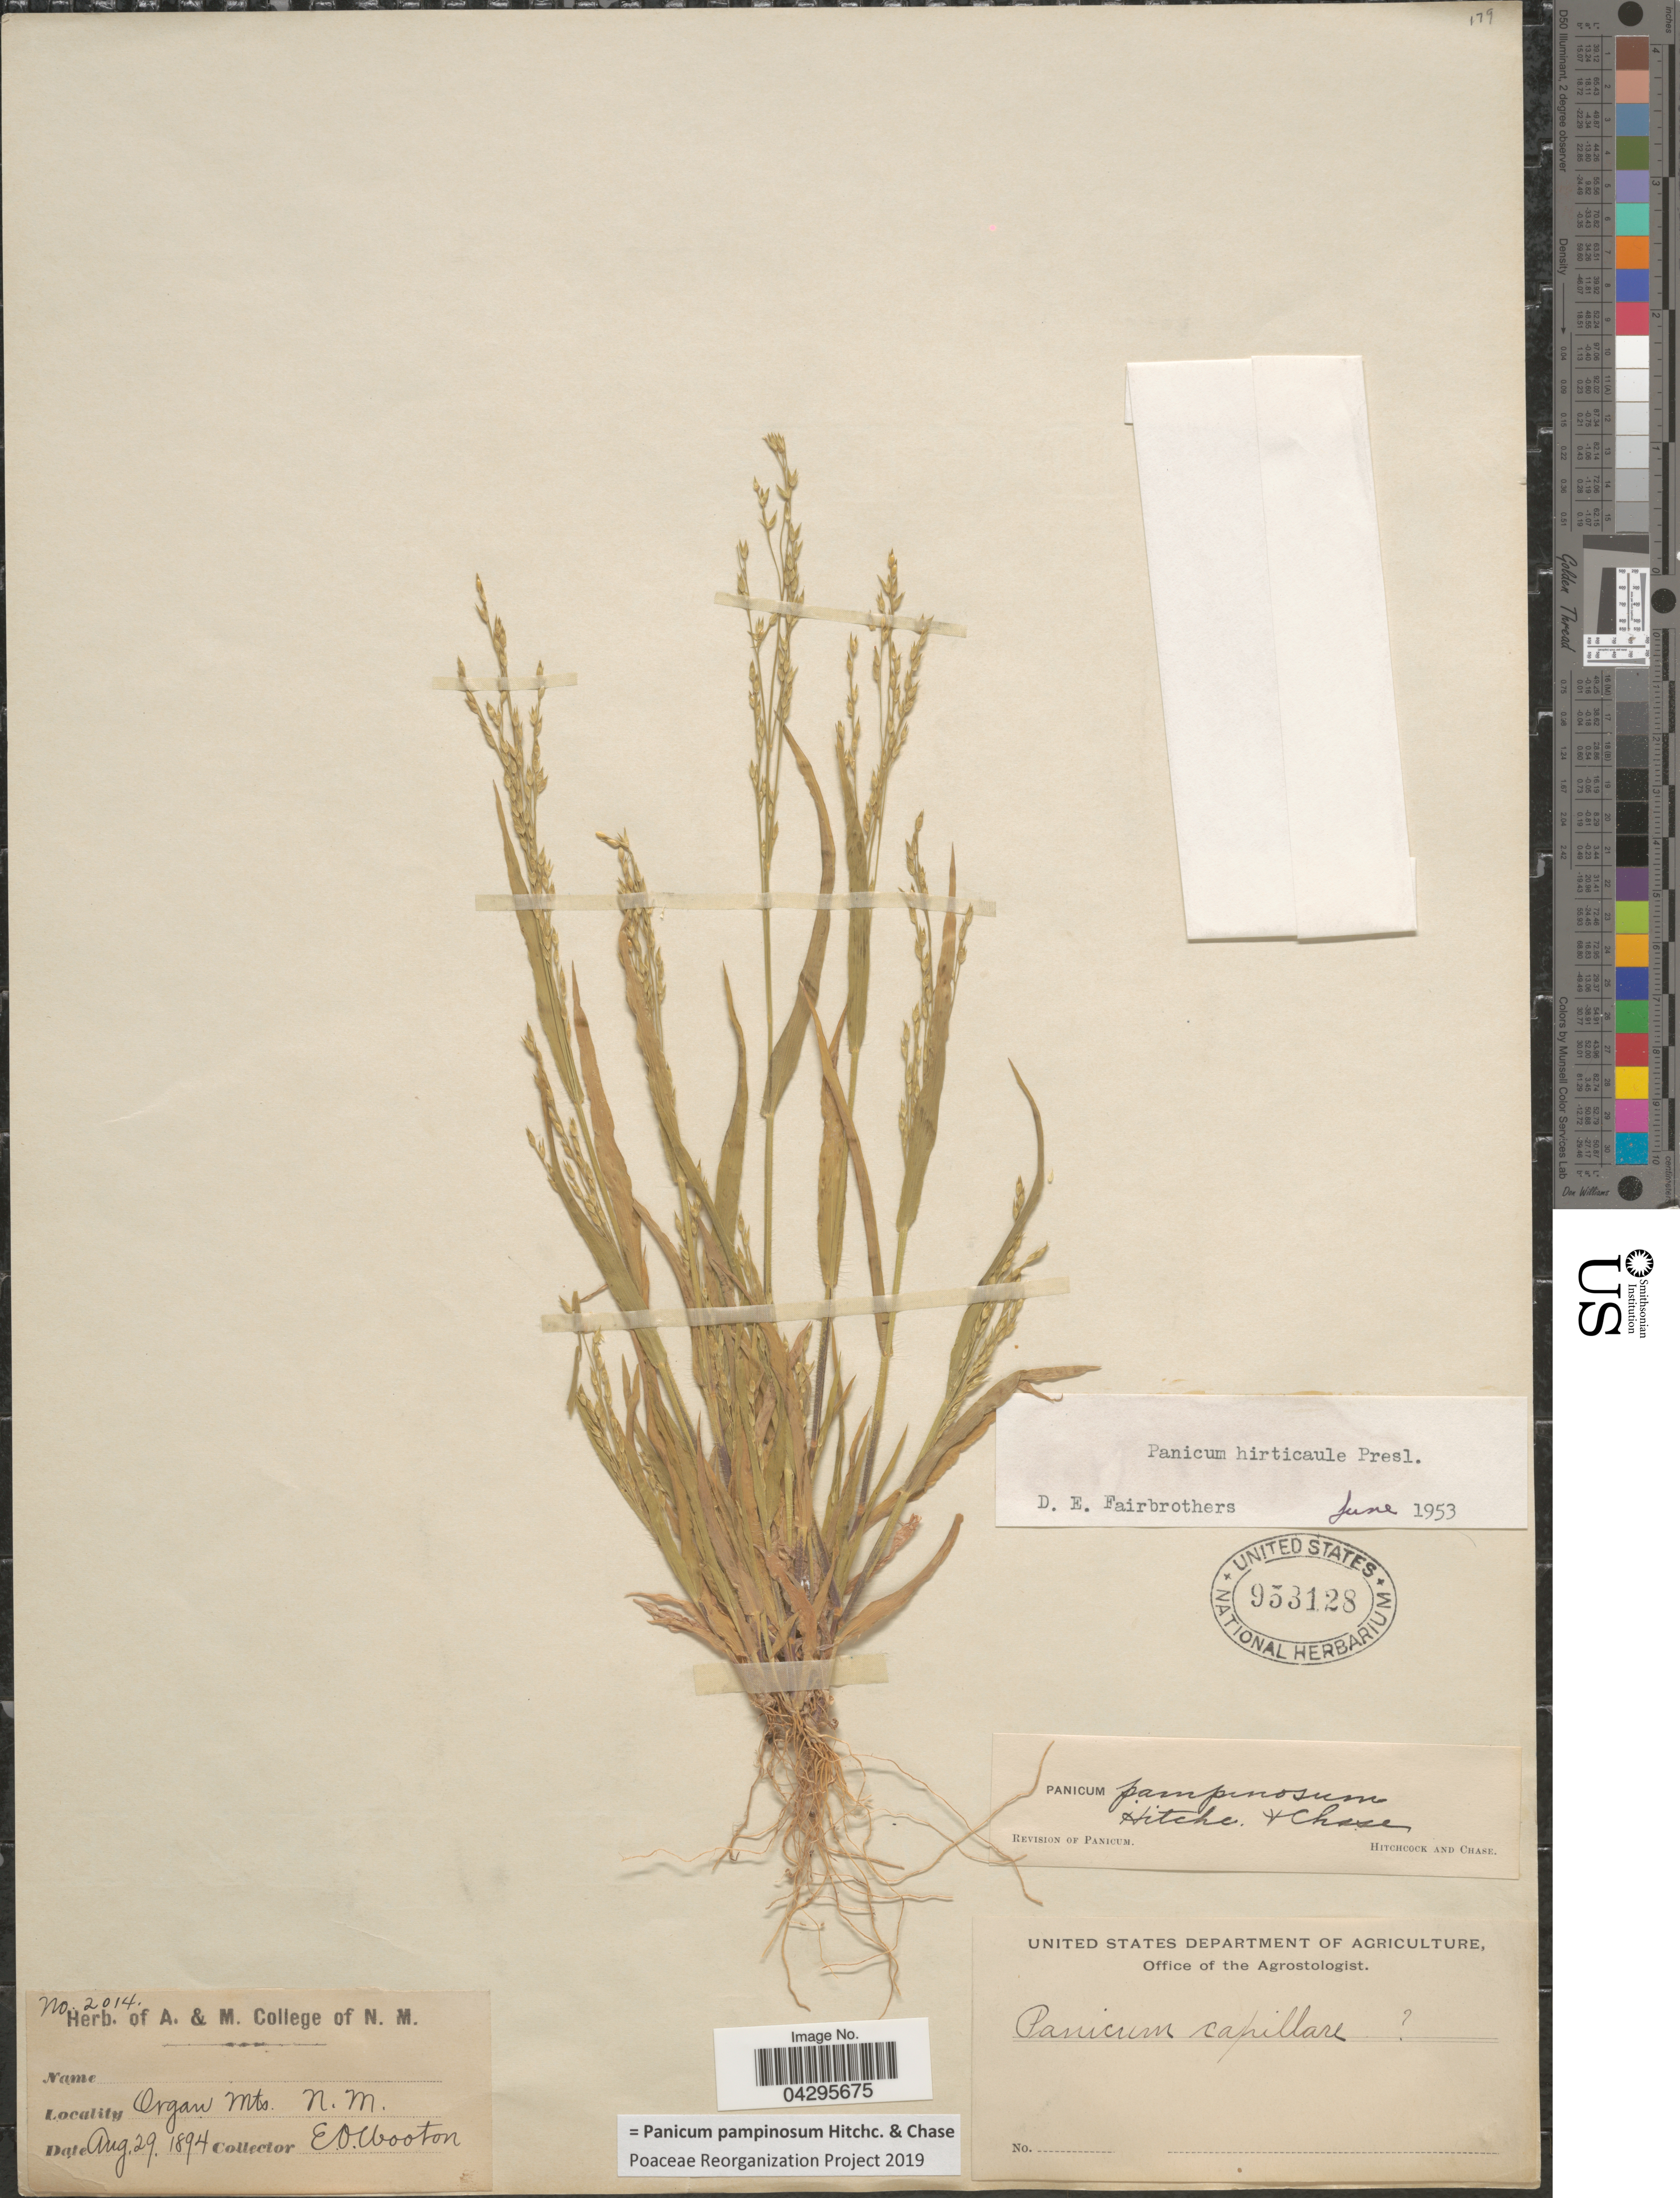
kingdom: Plantae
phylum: Tracheophyta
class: Liliopsida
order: Poales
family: Poaceae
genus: Panicum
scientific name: Panicum pampinosum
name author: Hitchc. & Chase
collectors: E. O. Wooton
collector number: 2014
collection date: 1894-08-29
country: United States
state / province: New Mexico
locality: Organ Mts.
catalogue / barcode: US 953128